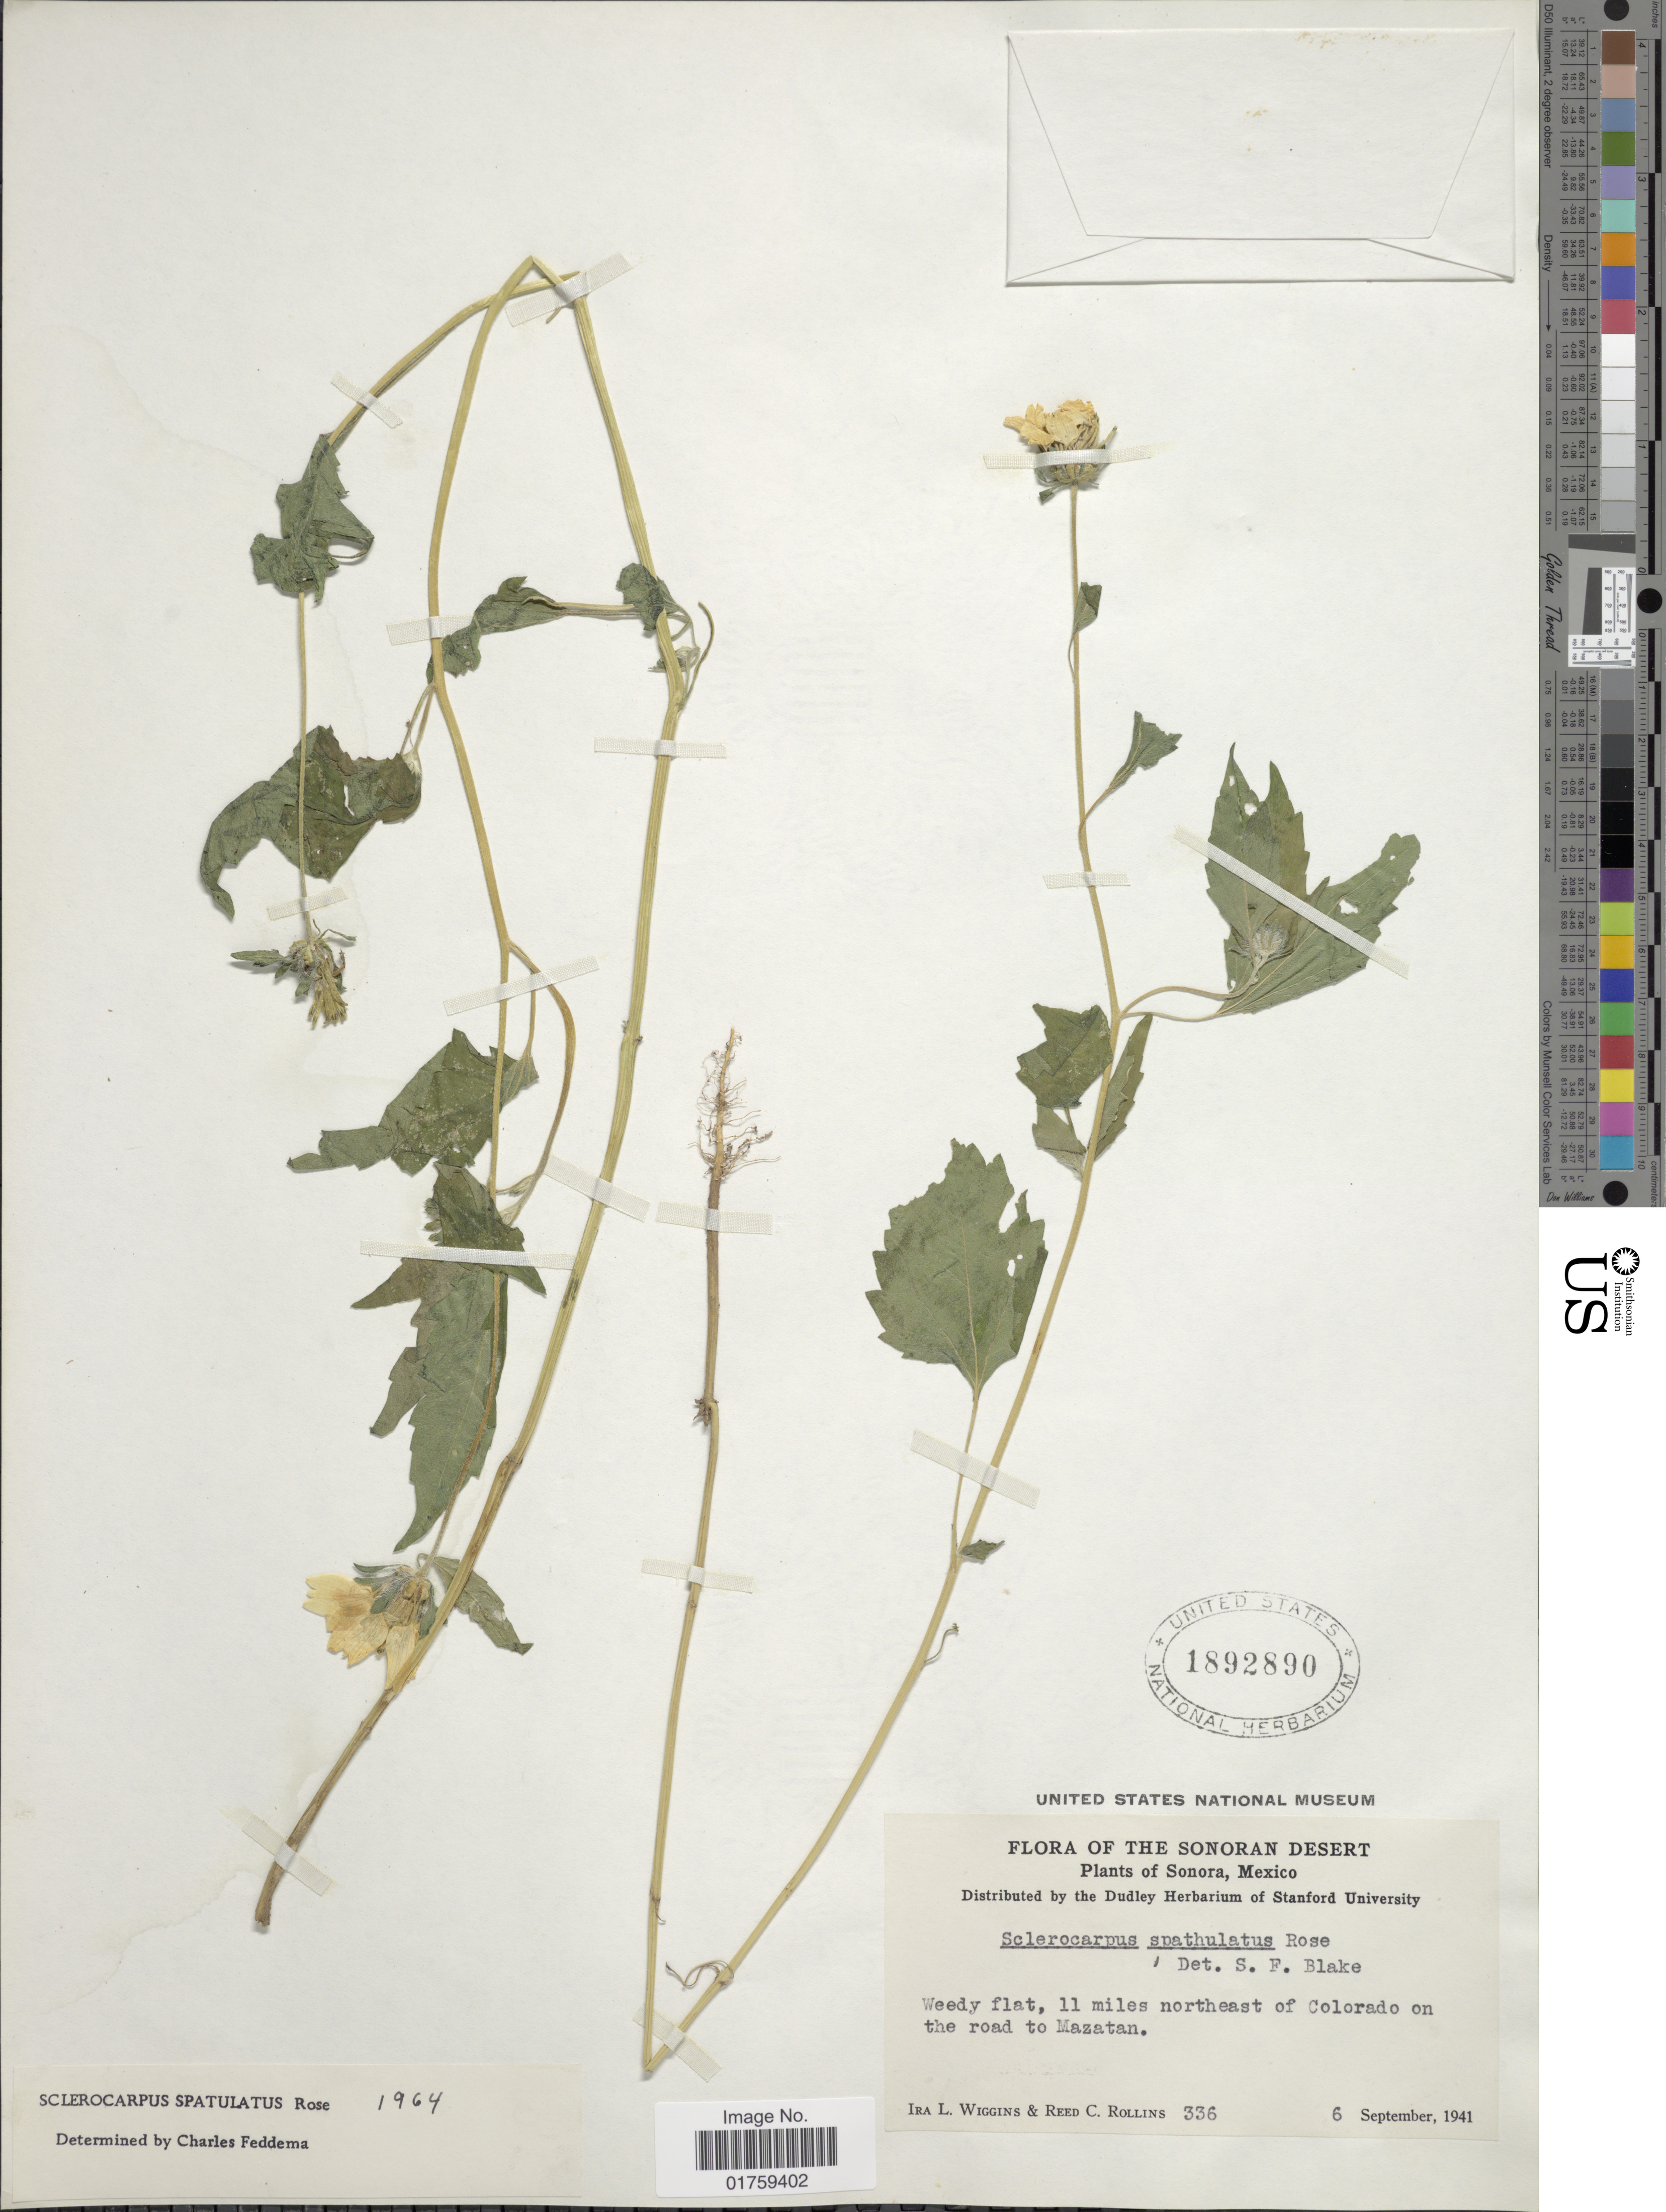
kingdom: Plantae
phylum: Tracheophyta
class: Magnoliopsida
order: Asterales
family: Asteraceae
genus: Sclerocarpus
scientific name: Sclerocarpus spatulatus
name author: Rose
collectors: I. L. Wiggins & R. C. Rollins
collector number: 336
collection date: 1941-09-06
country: Mexico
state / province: Sonora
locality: Sonora, Mexico. Weedy flat, 11 miles northeast of Colorado on the road to Mazatan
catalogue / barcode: US 1892890